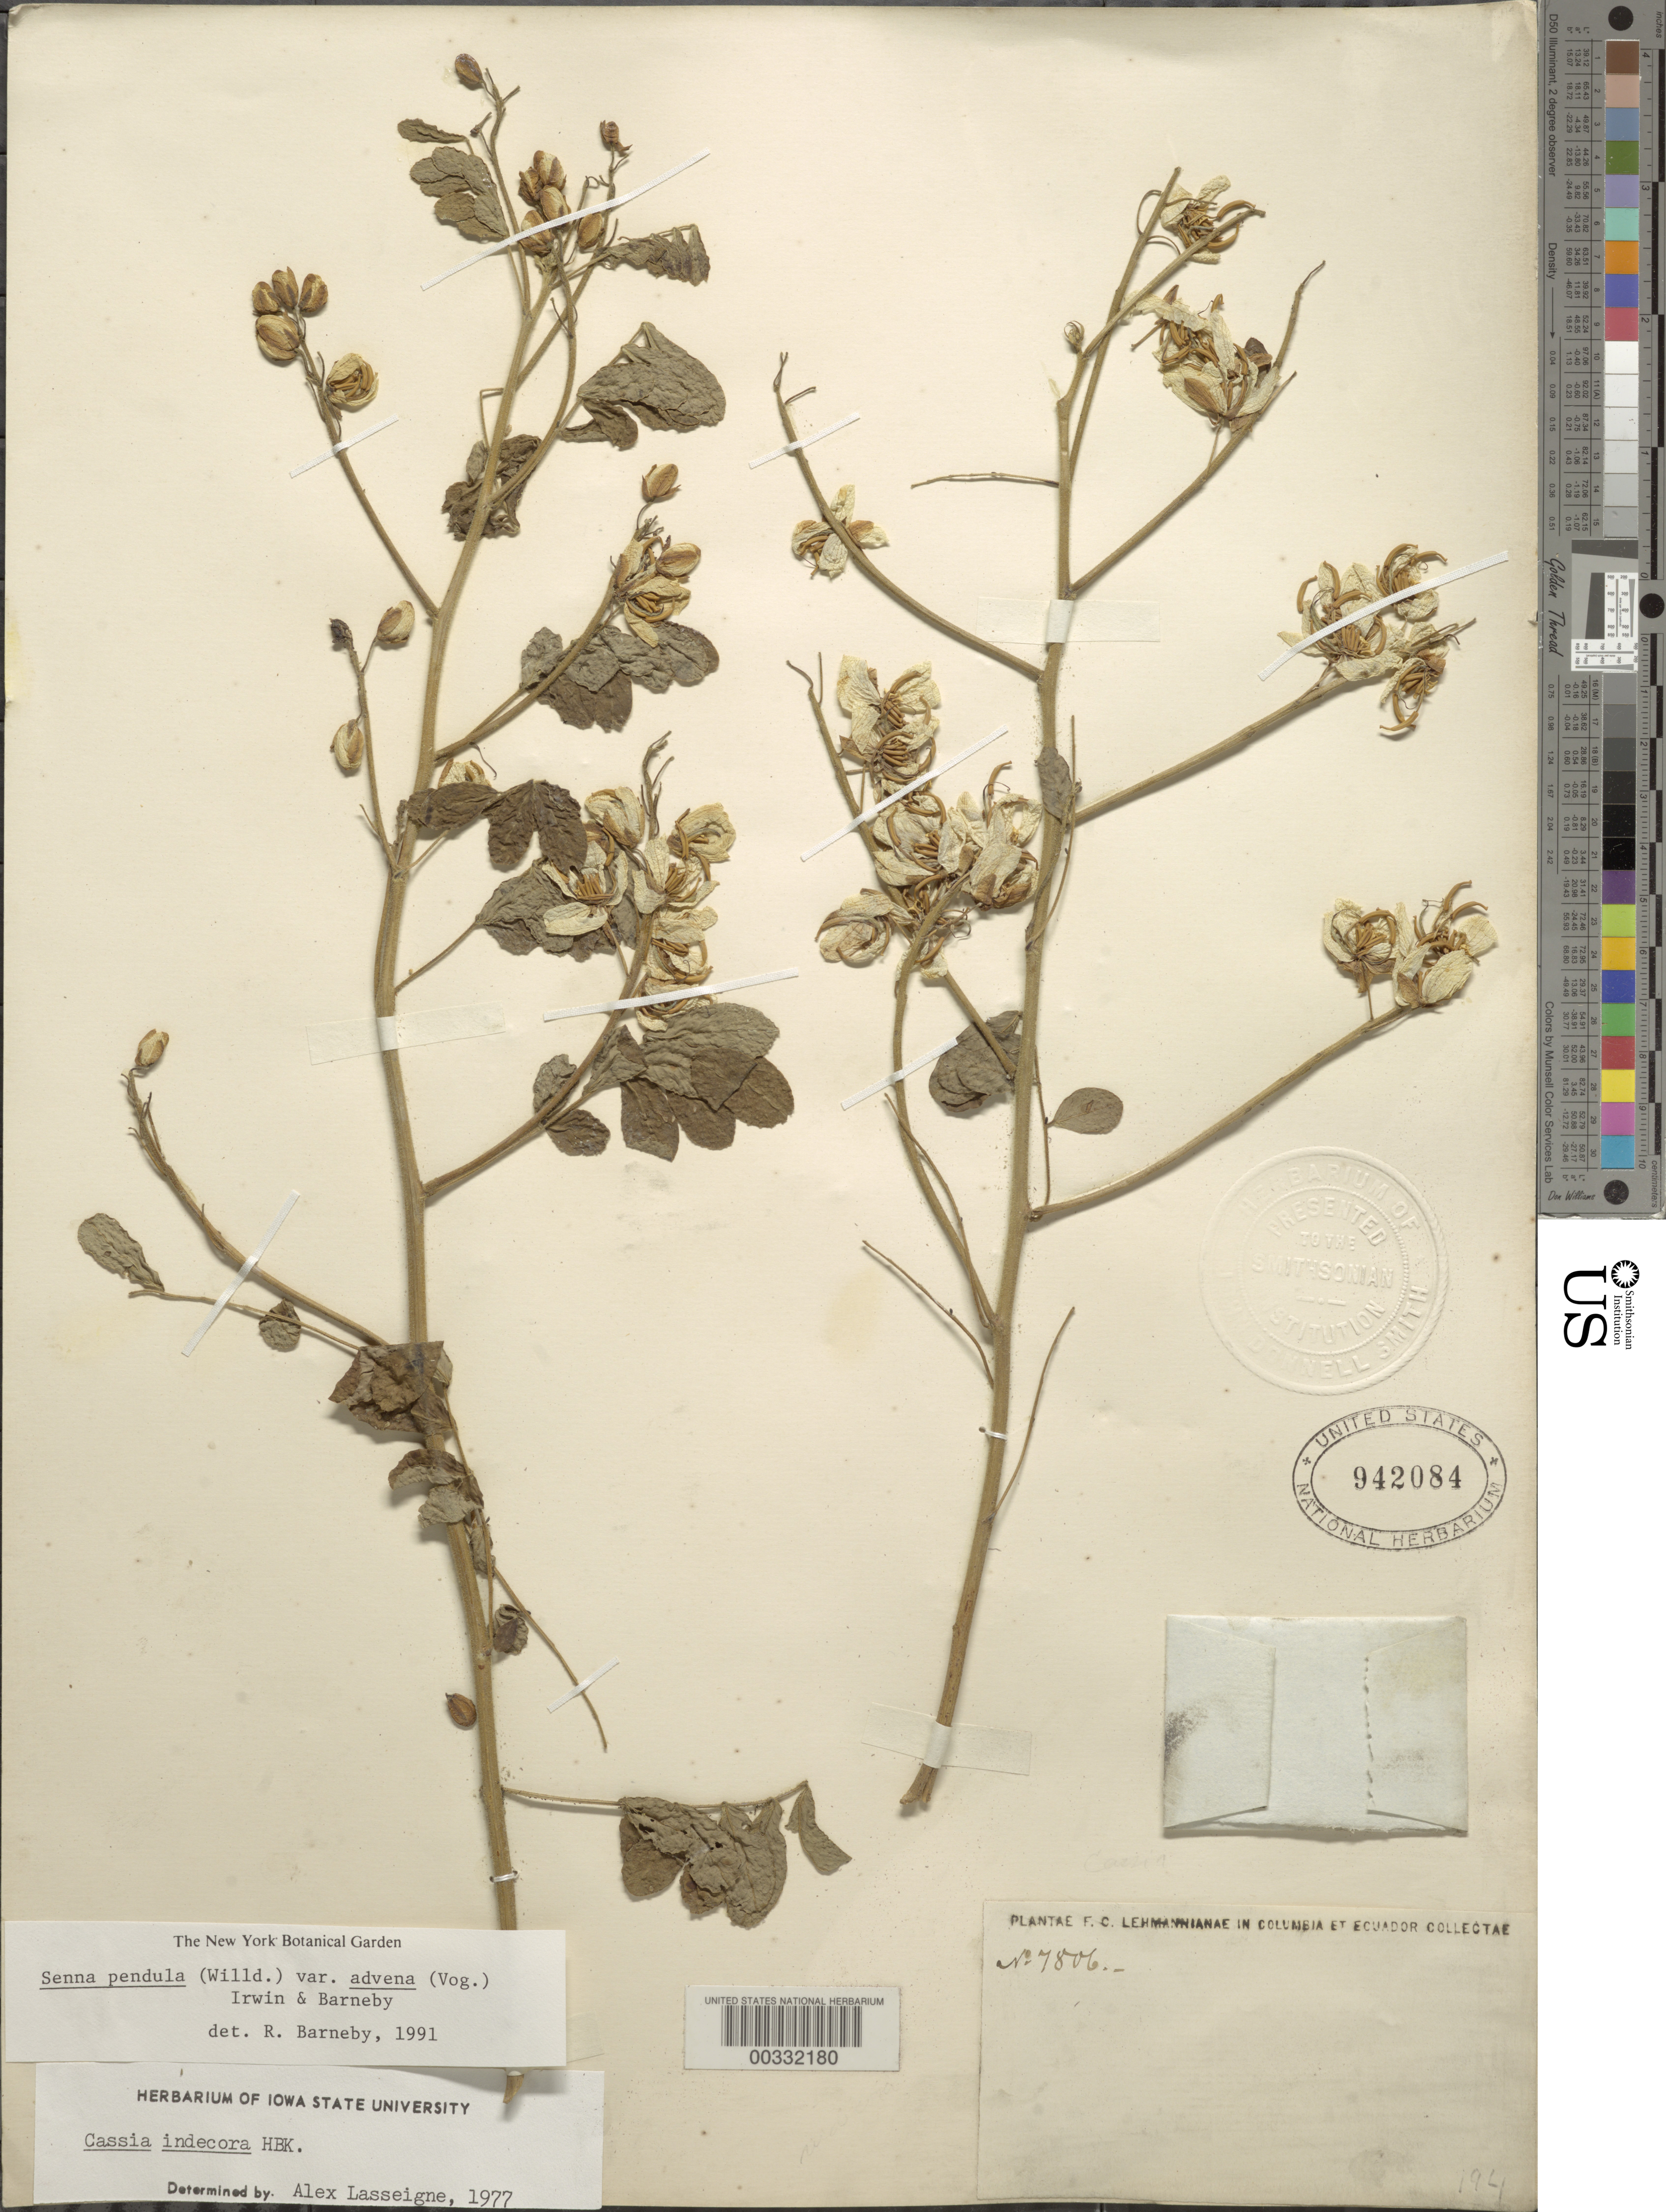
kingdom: Plantae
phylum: Tracheophyta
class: Magnoliopsida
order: Fabales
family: Fabaceae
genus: Senna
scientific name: Senna pendula var. advena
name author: (Vogel) H.S. Irwin & Barneby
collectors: F. C. Lehmann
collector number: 7806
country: Colombia / Ecuador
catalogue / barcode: US 942084